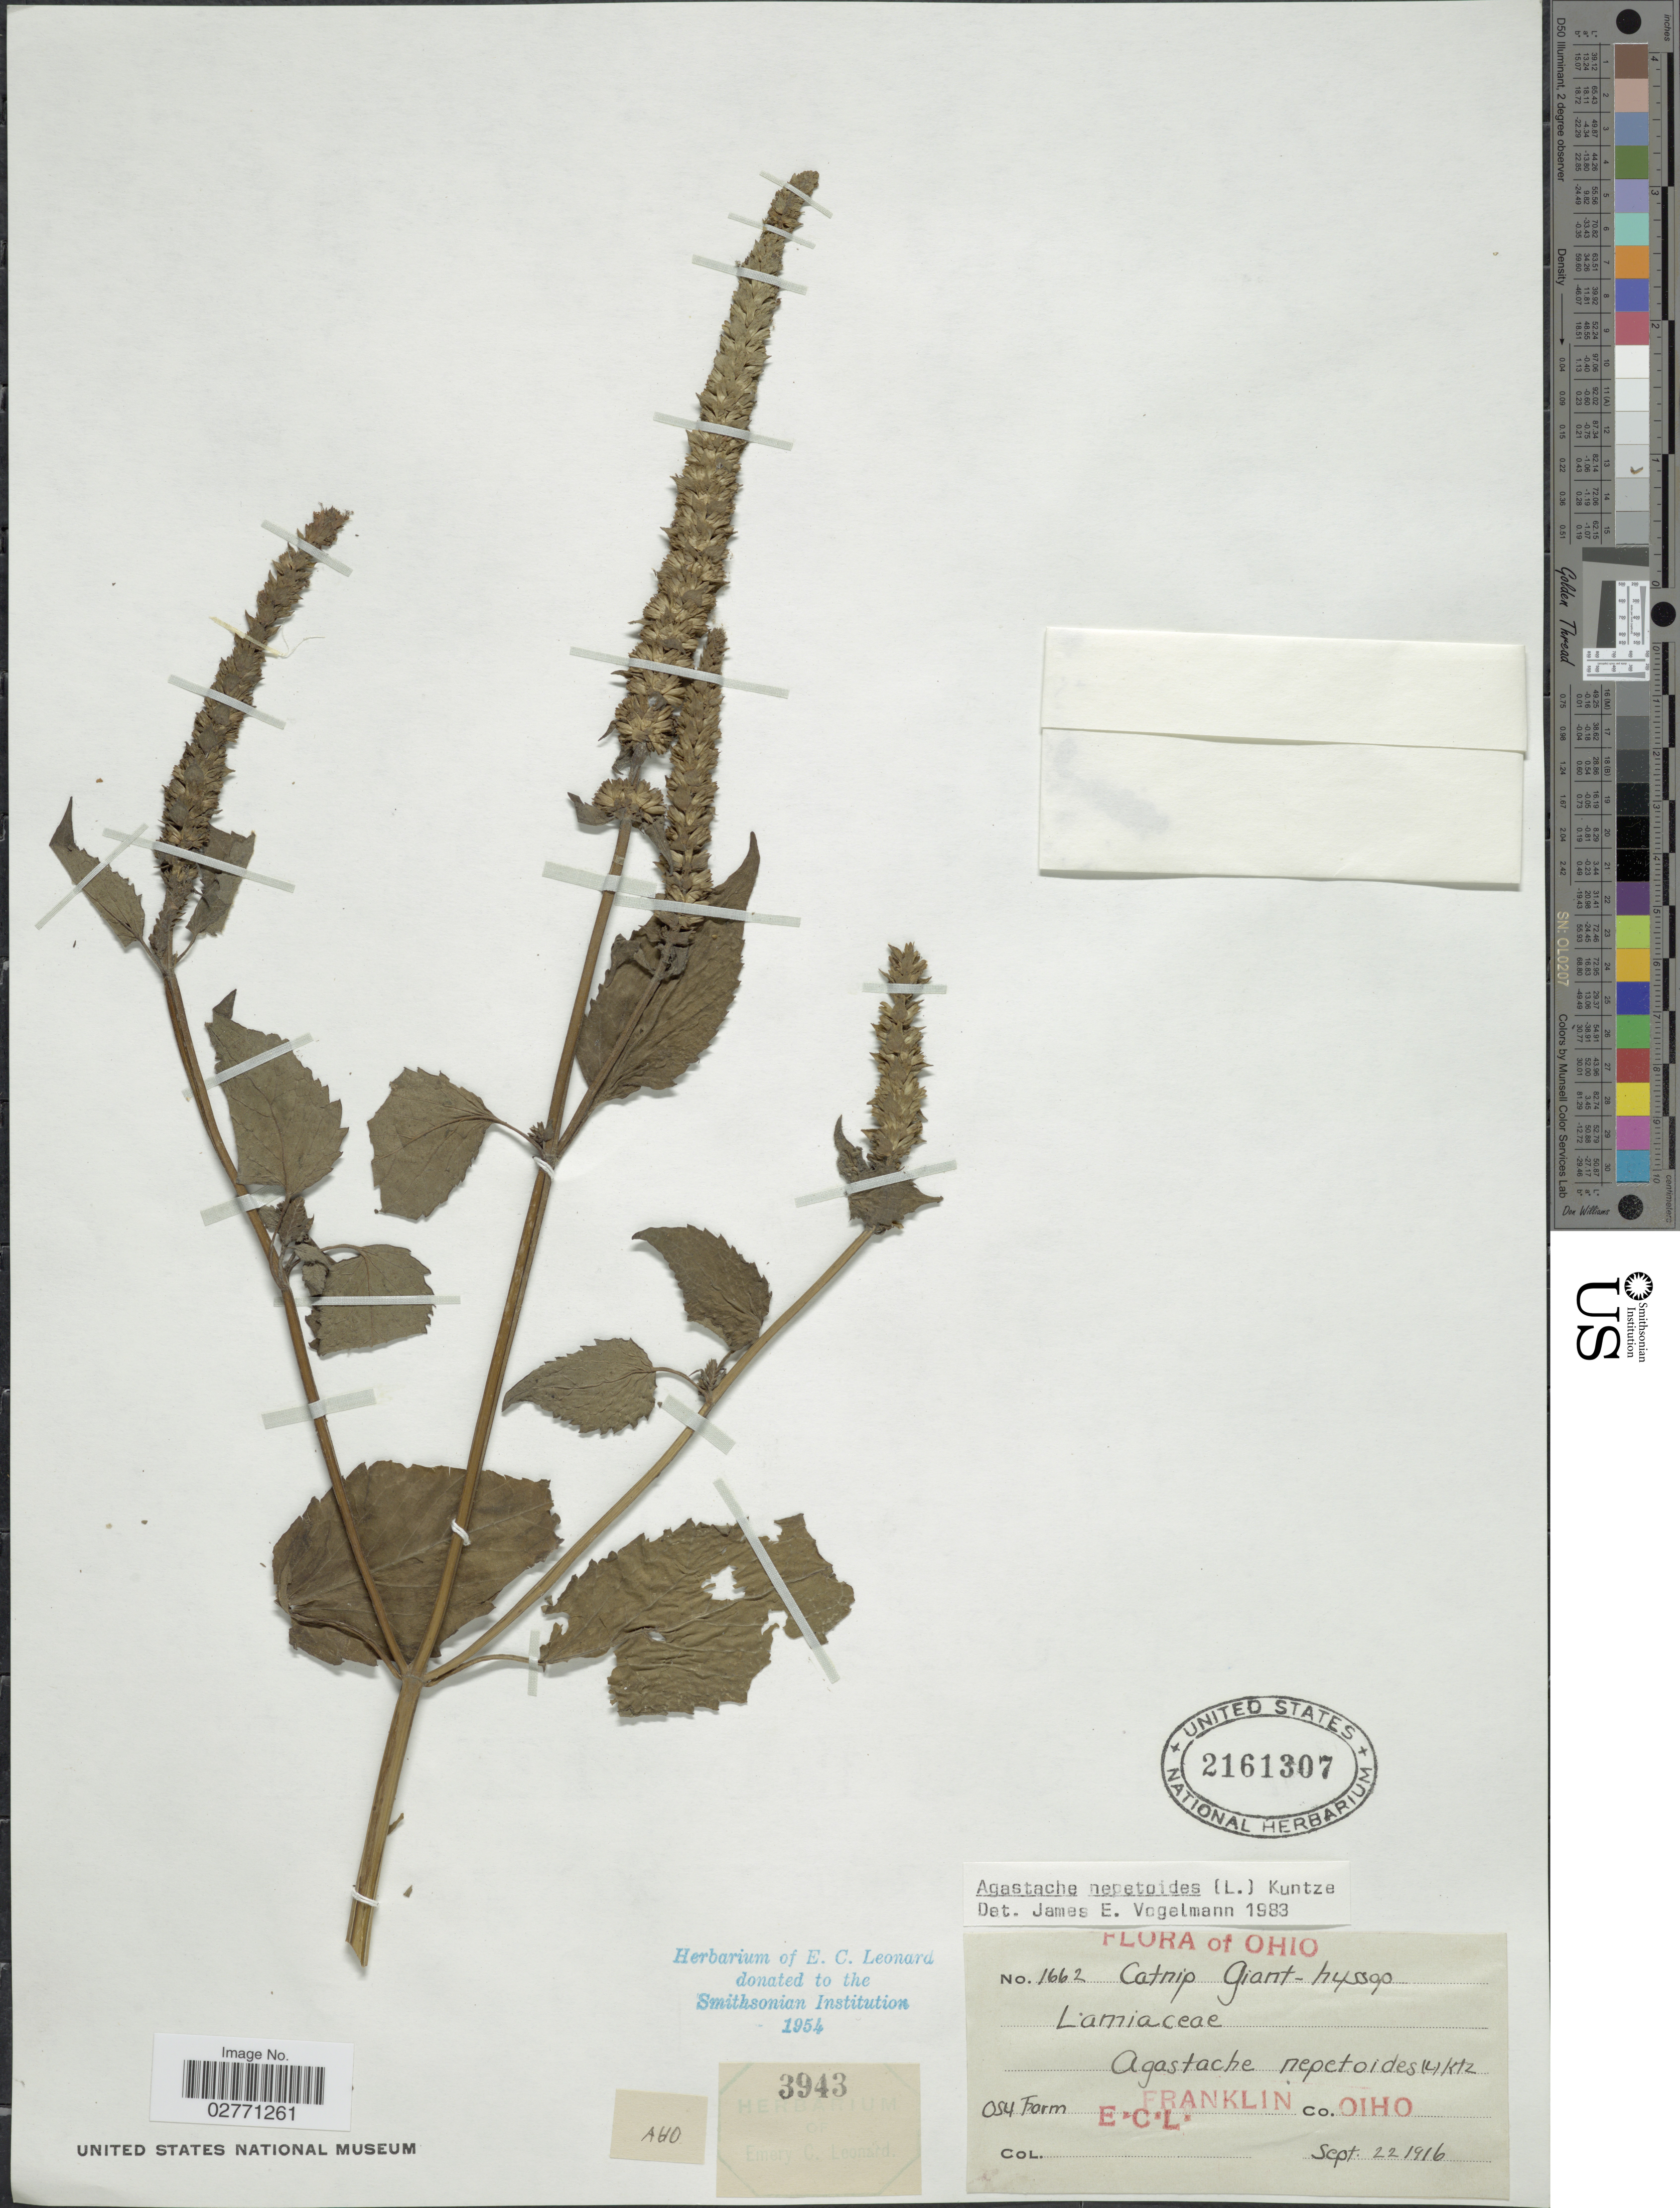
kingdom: Plantae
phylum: Tracheophyta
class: Magnoliopsida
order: Lamiales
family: Lamiaceae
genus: Agastache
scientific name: Agastache nepetoides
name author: (L.) Kuntze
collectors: E. C. Leonard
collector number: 1662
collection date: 1916-09-22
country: United States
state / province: Ohio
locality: OS4 Farm. Franklin Co.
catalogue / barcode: US 2161307